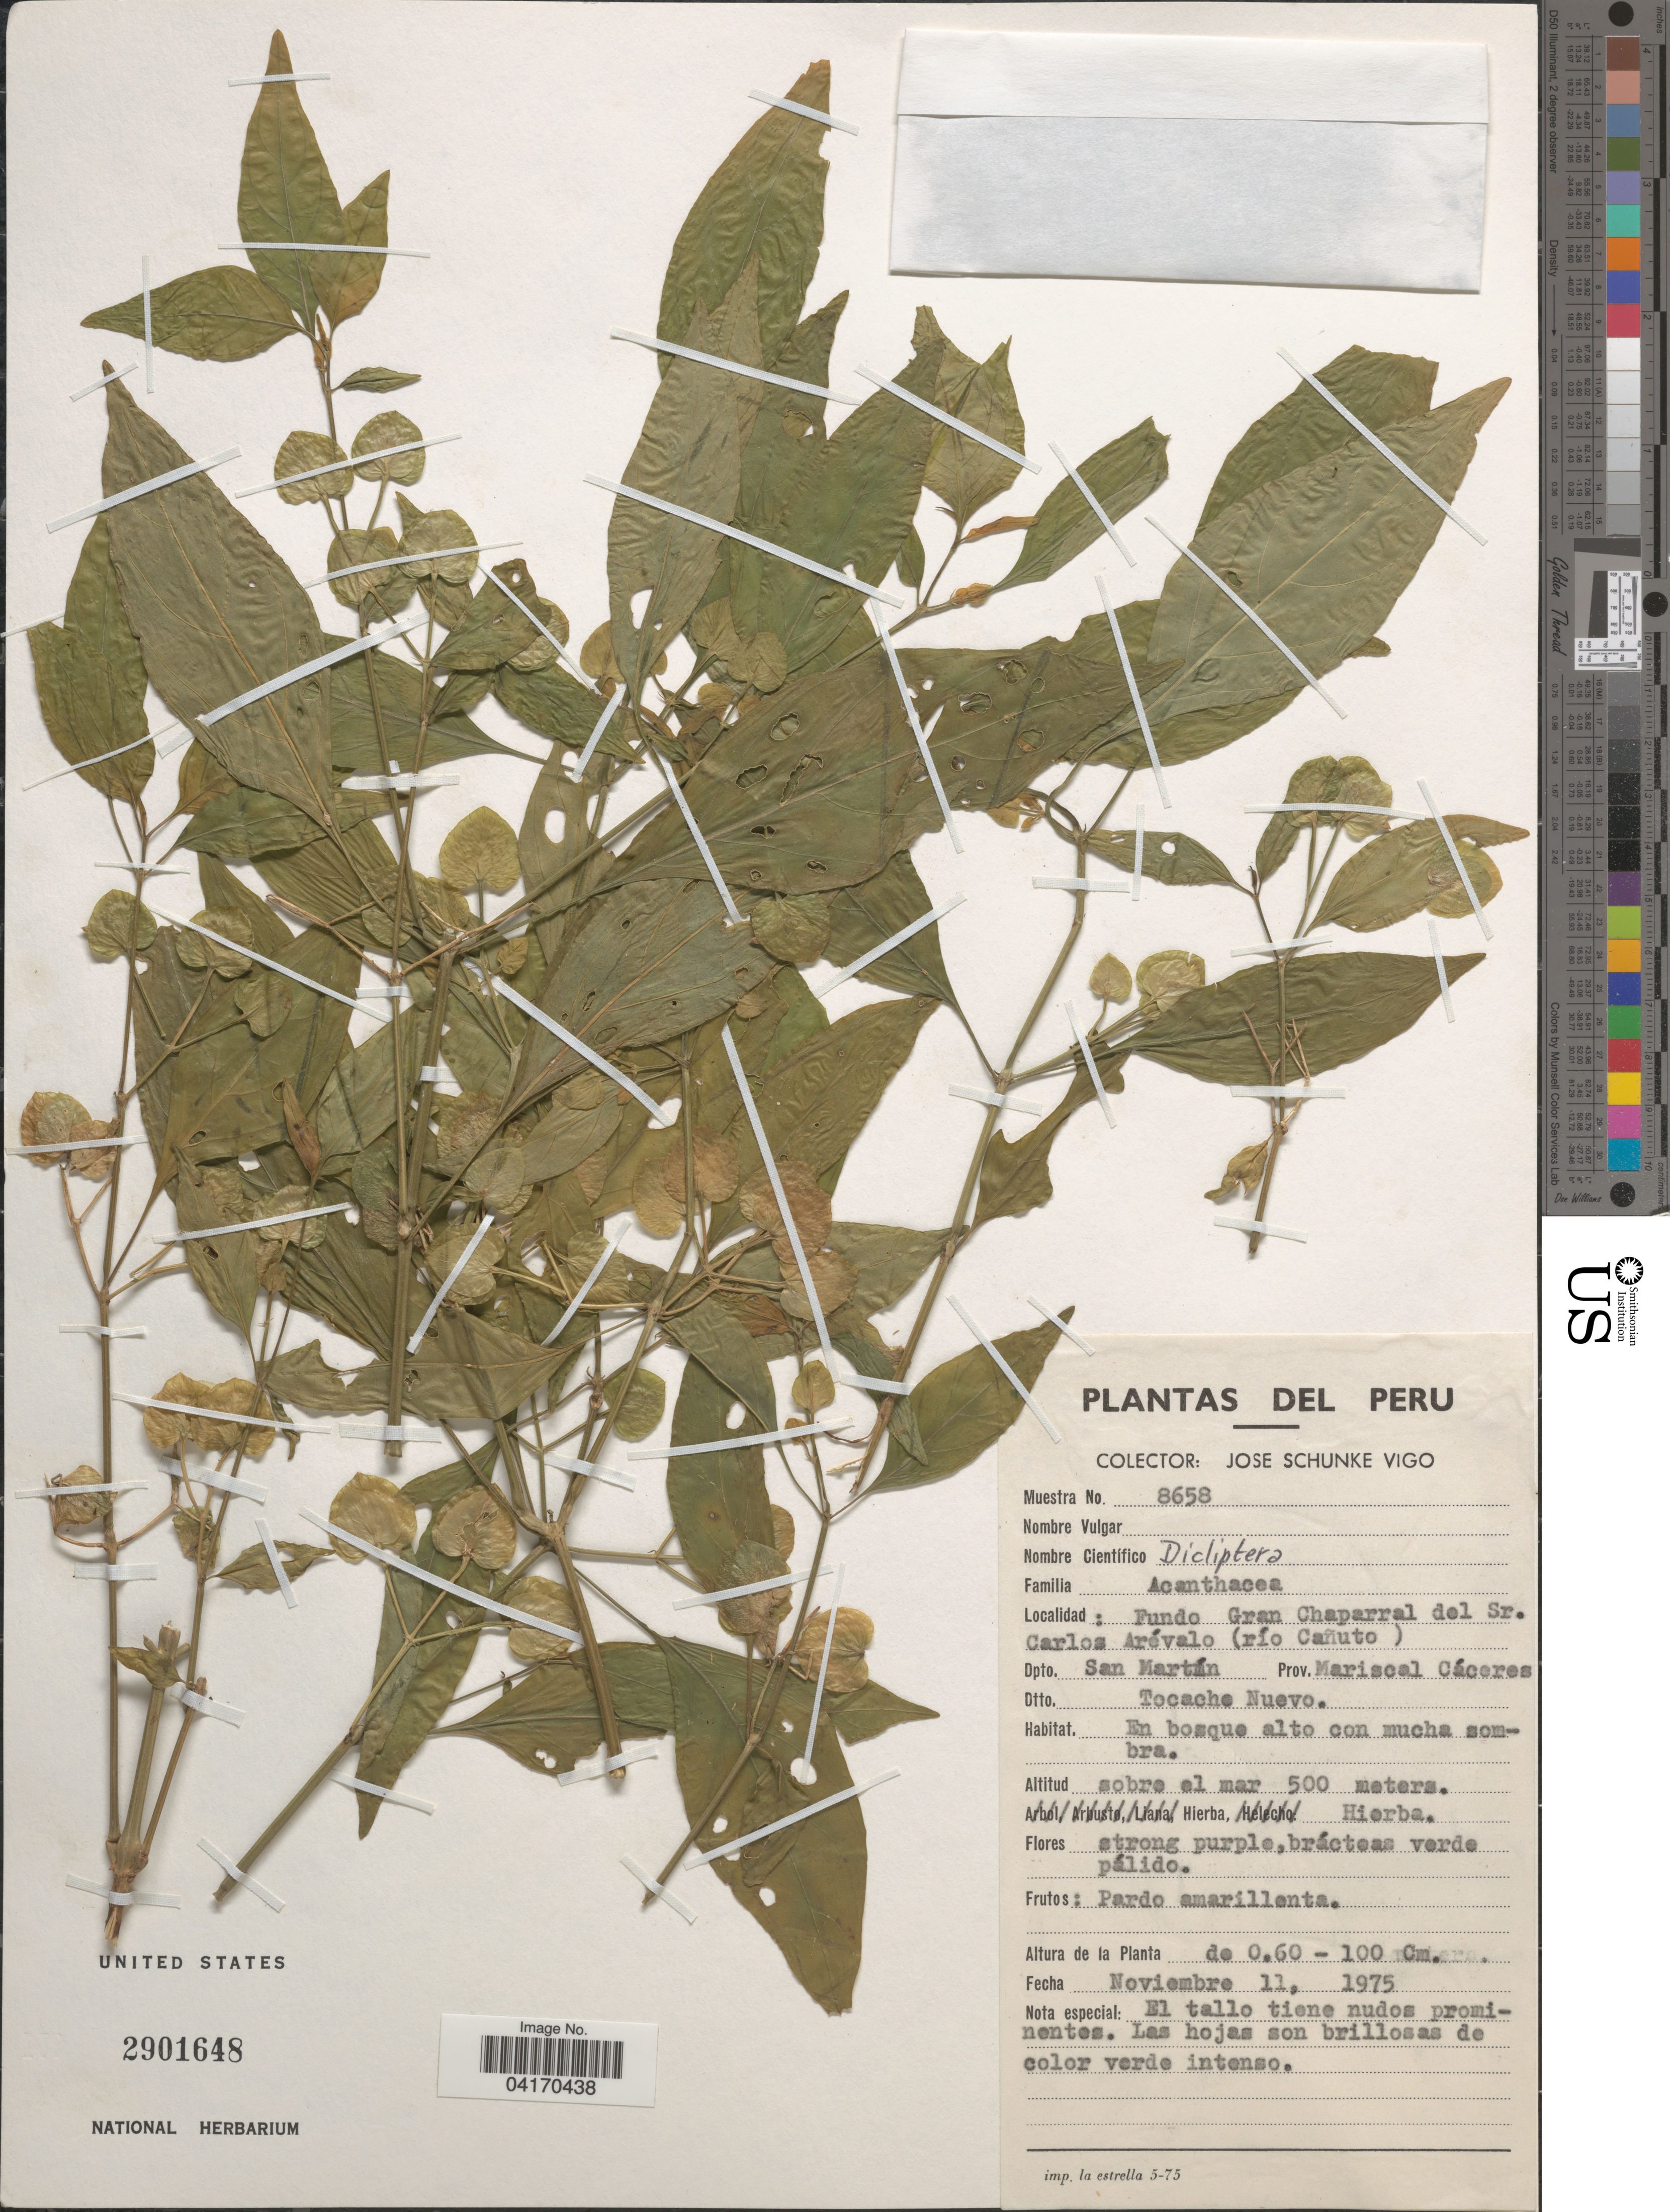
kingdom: Plantae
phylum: Tracheophyta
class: Magnoliopsida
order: Lamiales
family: Acanthaceae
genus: Dicliptera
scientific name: Dicliptera sp.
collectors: J. Schunke Vigo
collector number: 8658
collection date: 1975-11-11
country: Peru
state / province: San Martin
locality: Fundo Gran Chaparral del Sr. Carlos Arévalo (río Cañuto). Dpto. San Martín: Prov. Mariscal Cáceres. Dtto. Tocache Nuevo.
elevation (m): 500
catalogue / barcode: US 2901648